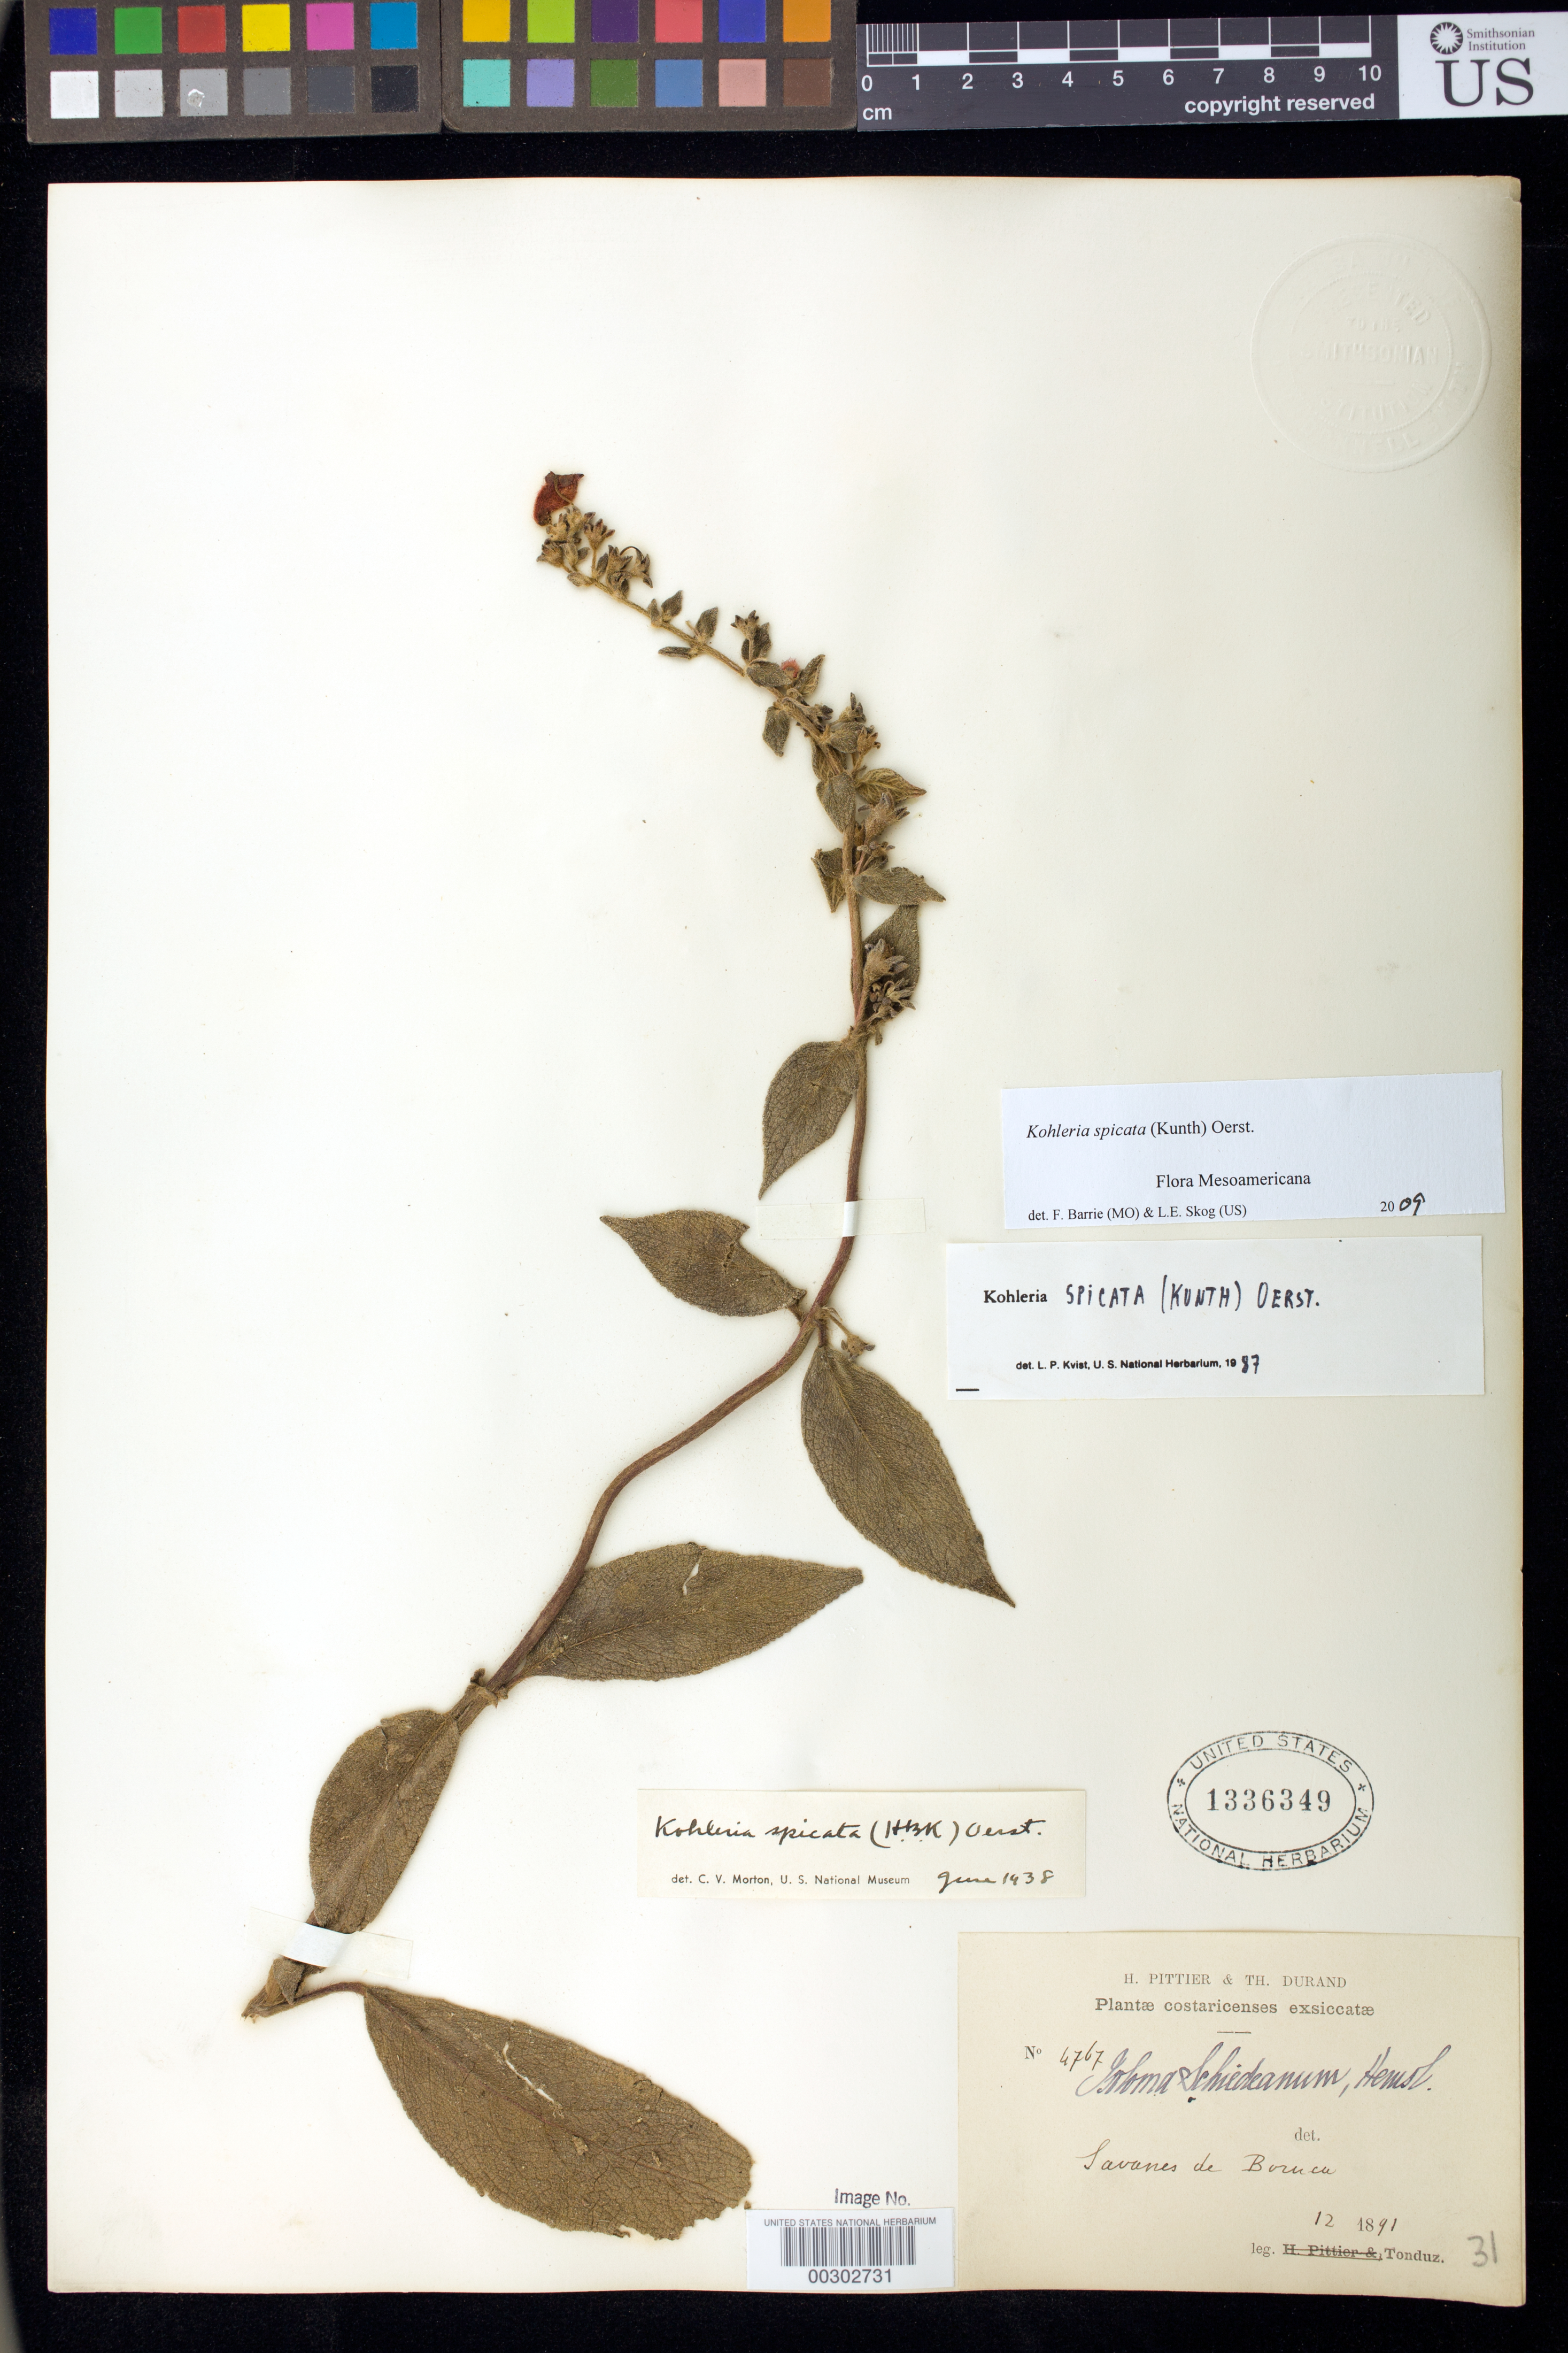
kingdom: Plantae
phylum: Tracheophyta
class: Magnoliopsida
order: Lamiales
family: Gesneriaceae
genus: Kohleria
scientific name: Kohleria spicata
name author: (Kunth) Oerst.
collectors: A. Tonduz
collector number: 4767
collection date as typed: Dec 1891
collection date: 1891-12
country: Costa Rica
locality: Boruca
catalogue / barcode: US 1336349